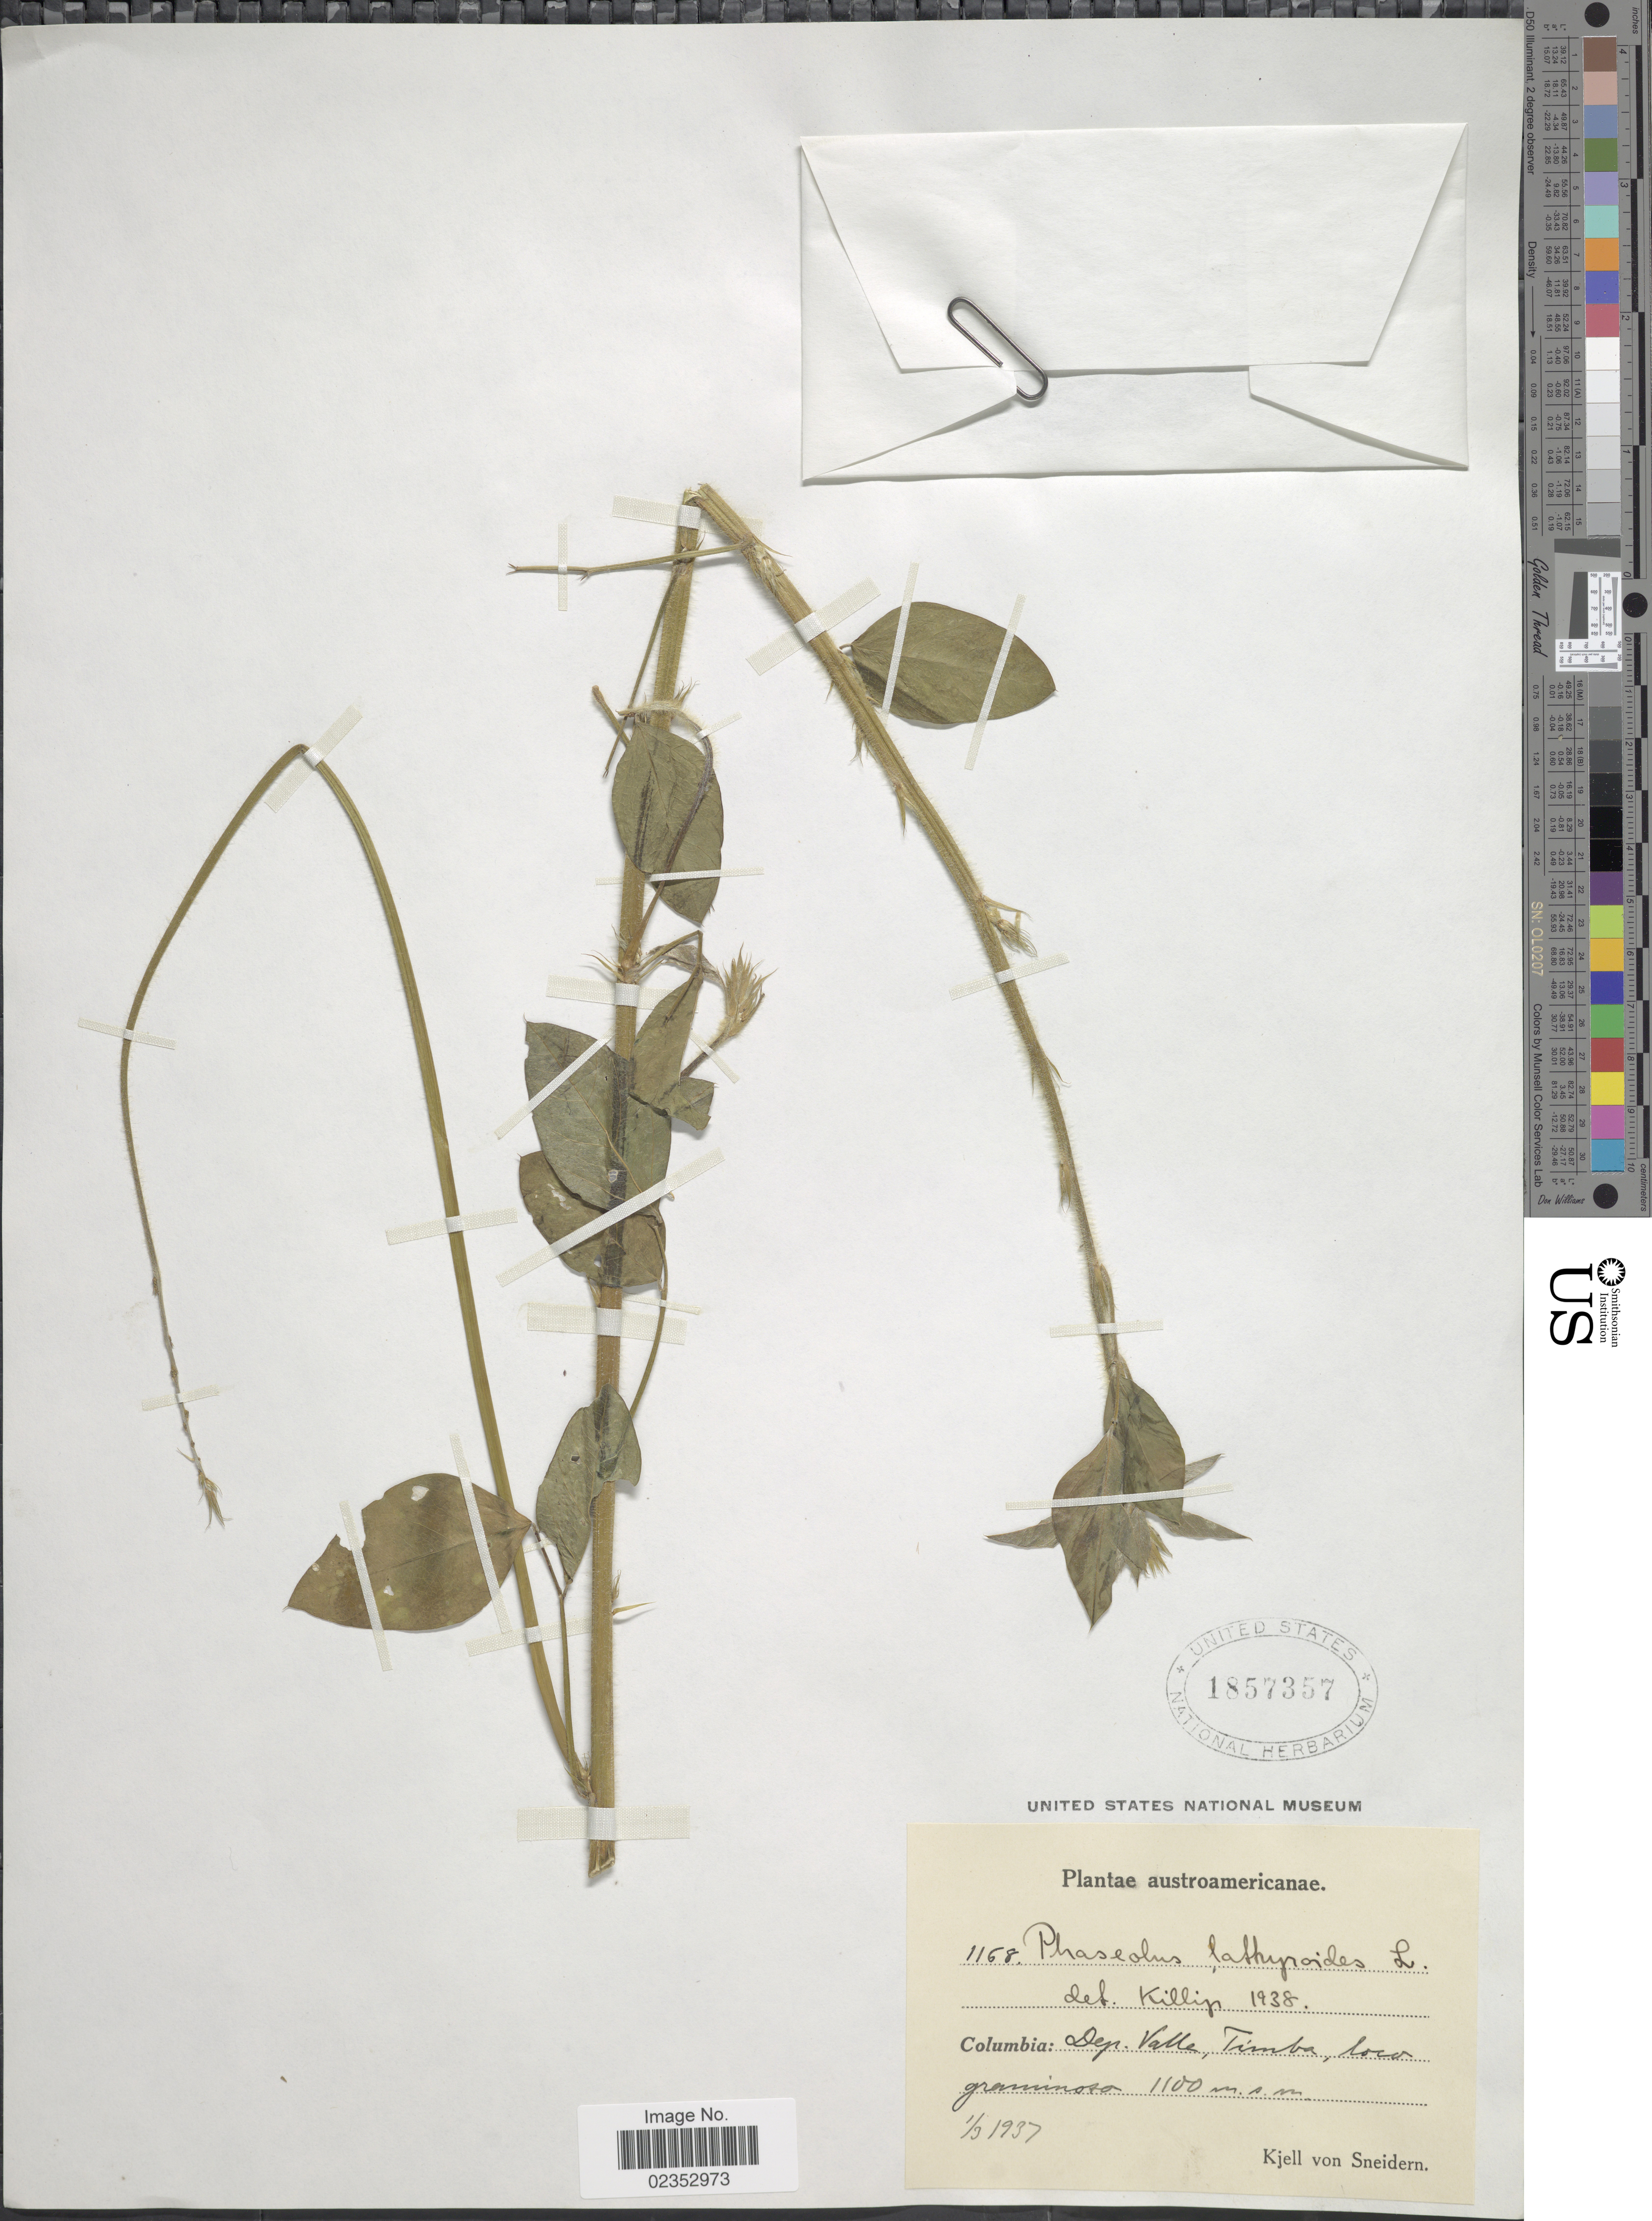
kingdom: Plantae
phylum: Tracheophyta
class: Magnoliopsida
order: Fabales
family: Fabaceae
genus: Phaseolus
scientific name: Phaseolus lathyroides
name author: L.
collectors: K. von Sneidern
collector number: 1168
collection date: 1937-03-01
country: Colombia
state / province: Valle del Cauca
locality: Dep. Valle, Timba, loco graminoso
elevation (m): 1100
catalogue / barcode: US 1857357